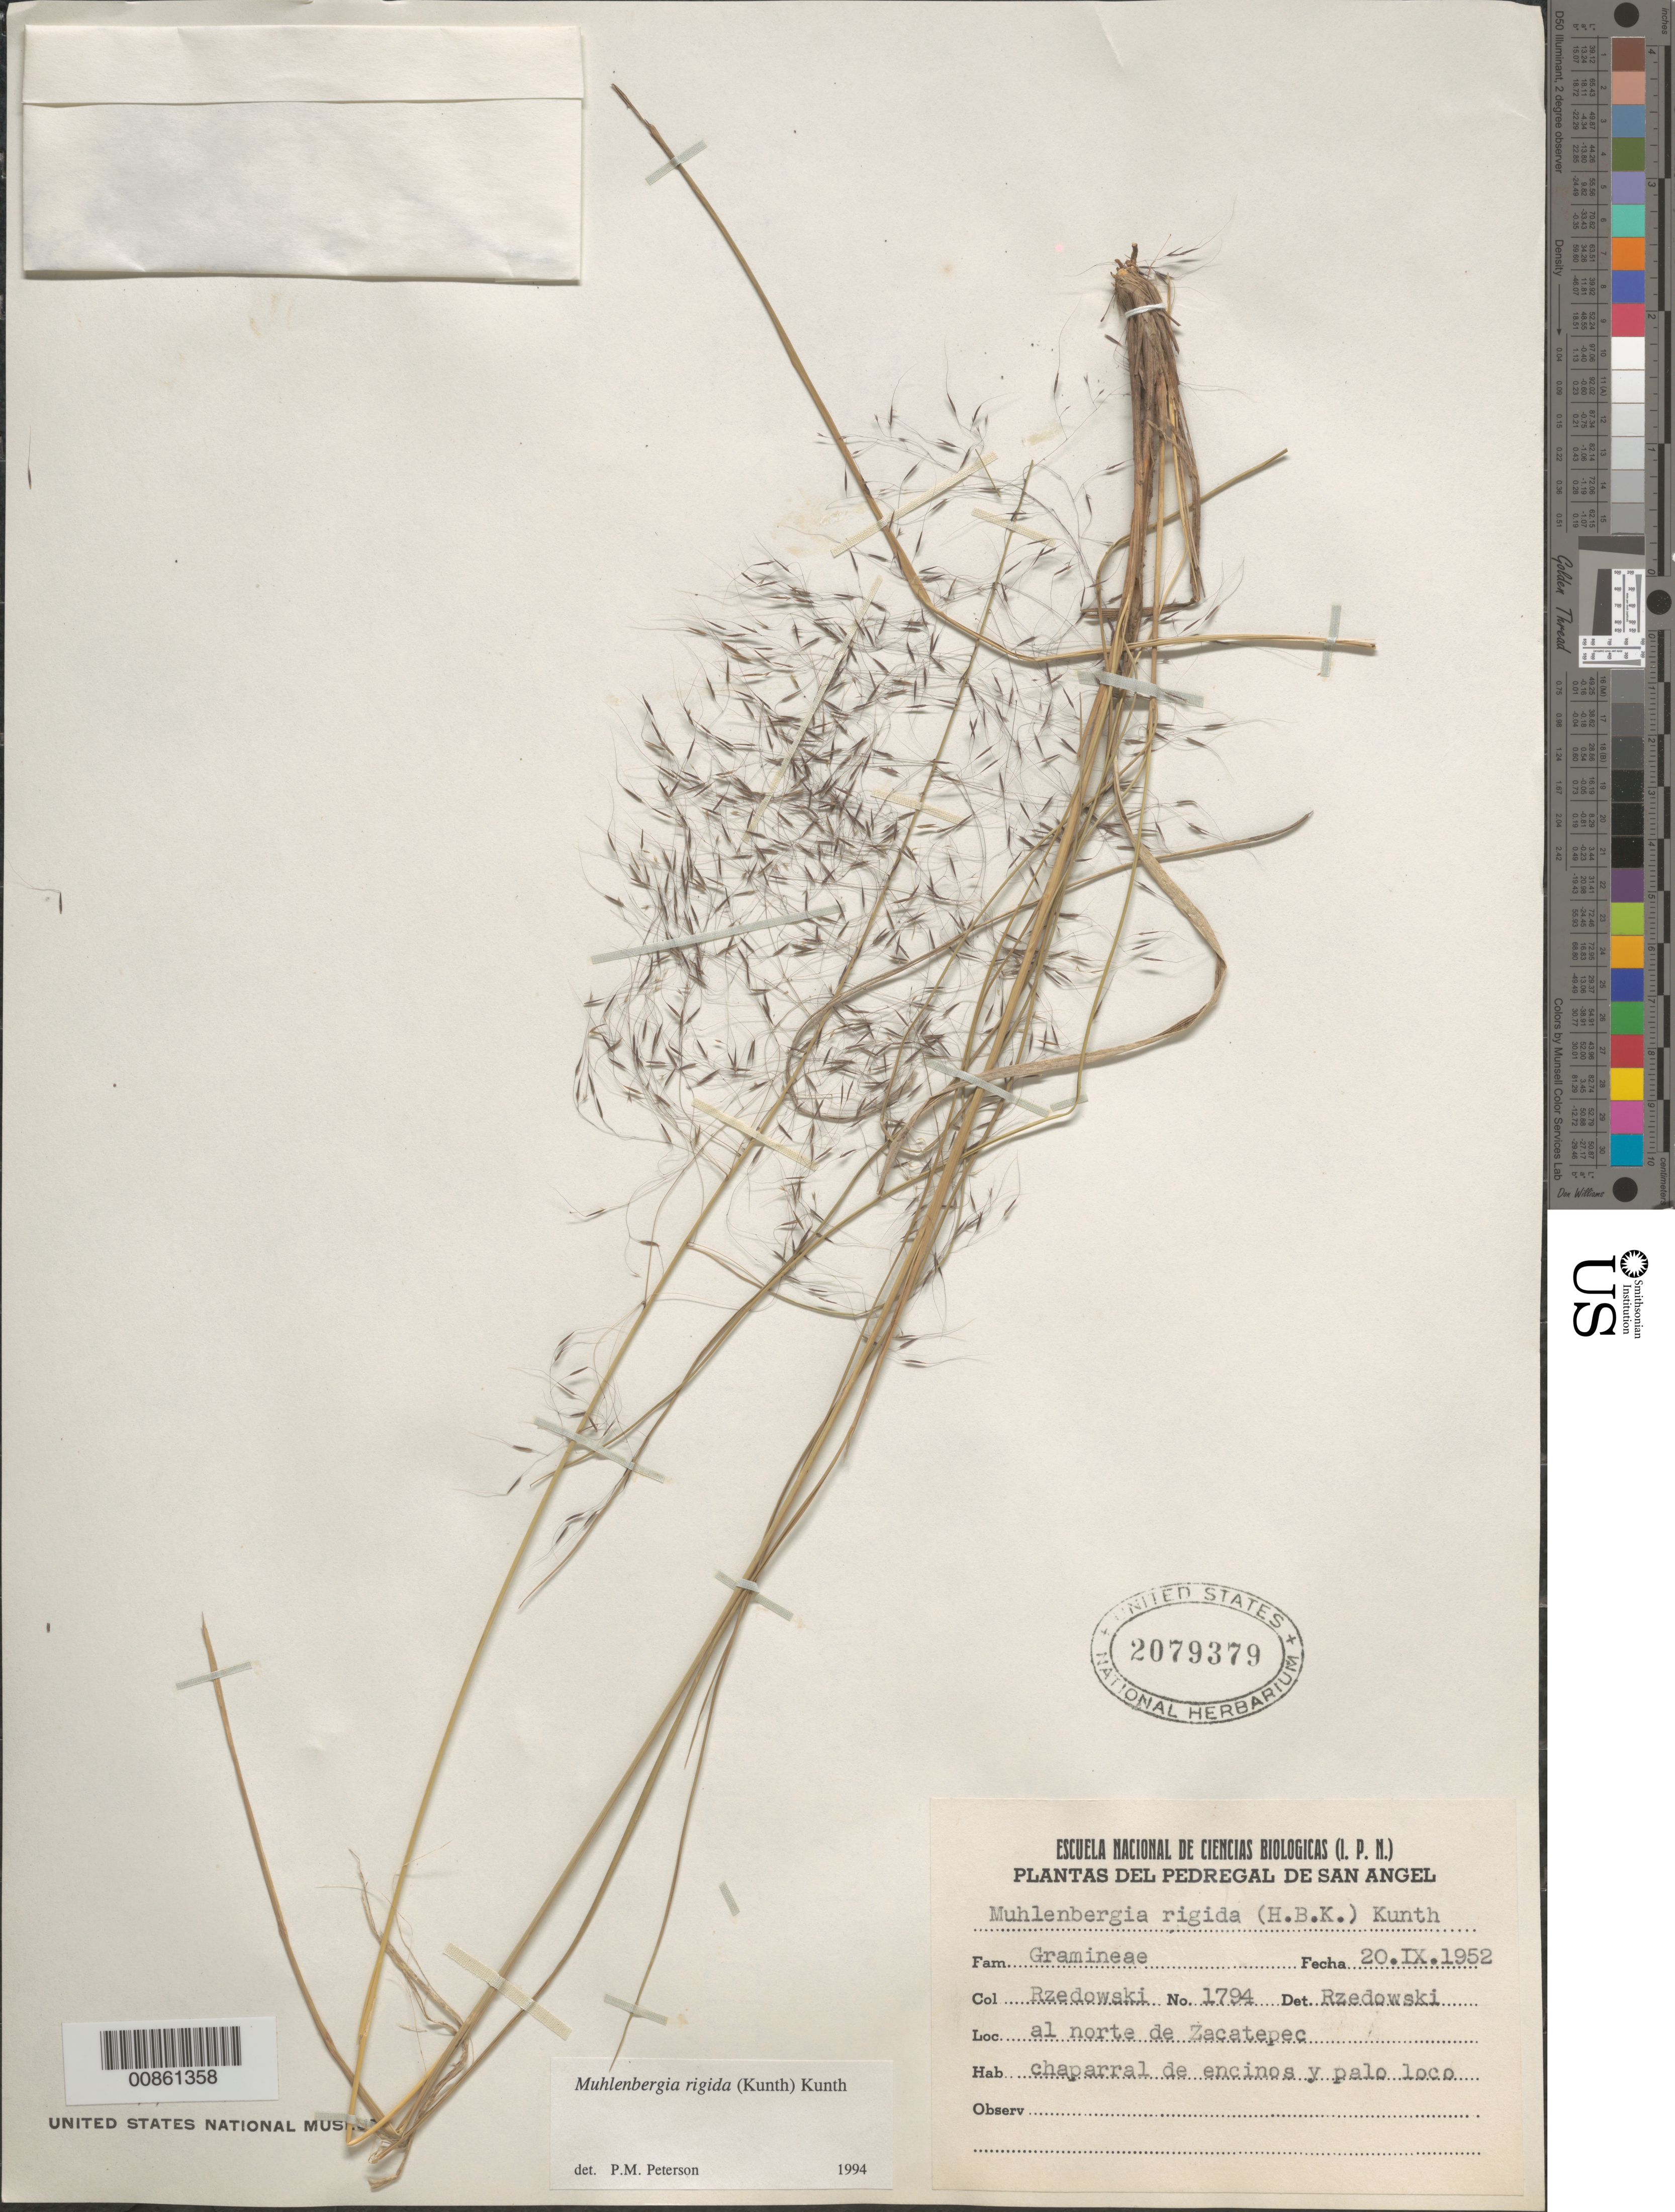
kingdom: Plantae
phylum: Tracheophyta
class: Liliopsida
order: Poales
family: Poaceae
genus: Muhlenbergia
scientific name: Muhlenbergia rigida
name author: (Kunth) Kunth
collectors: J. Rzedowski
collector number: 1794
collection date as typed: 20 Sep 1952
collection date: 1952-09-20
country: Mexico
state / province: Distrito Federal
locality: Al N de Zacatepec, Pedregal de San Angel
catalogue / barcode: US 2079379